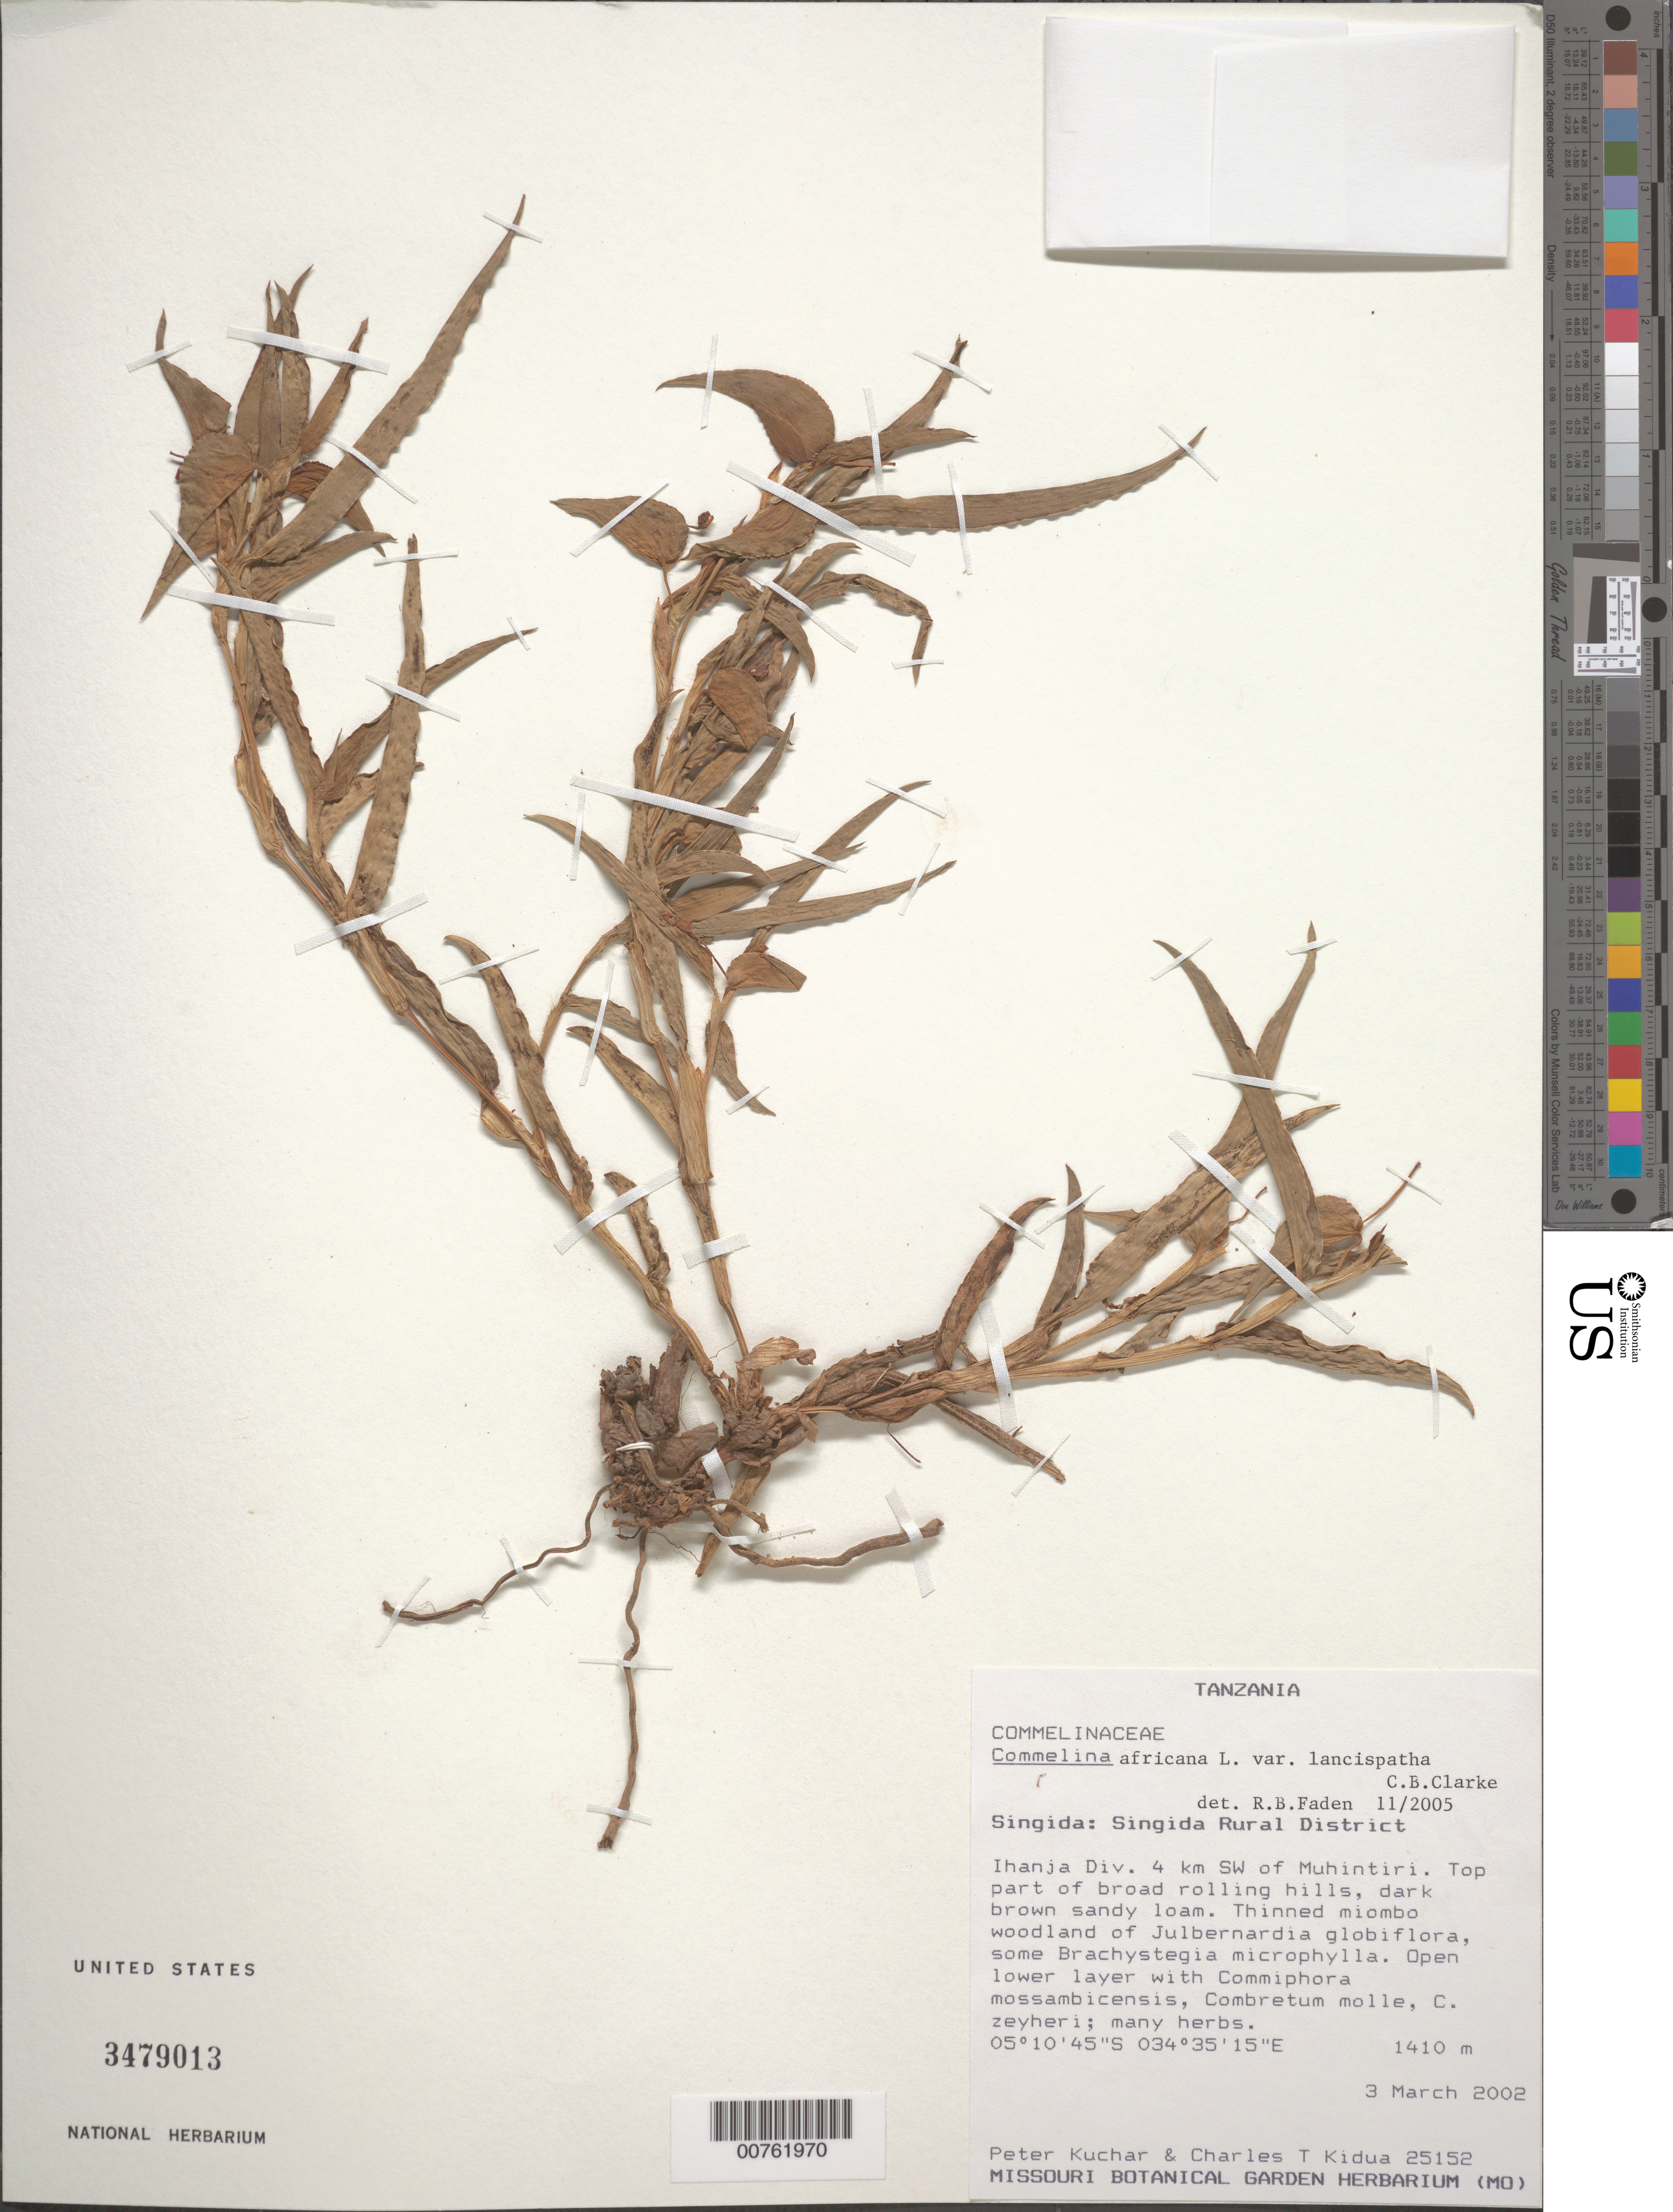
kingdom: Plantae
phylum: Tracheophyta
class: Liliopsida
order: Commelinales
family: Commelinaceae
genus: Commelina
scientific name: Commelina africana var. lancispatha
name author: C.B. Clarke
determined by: Faden, Robert B., (US), Smithsonian Institution - National Museum of Natural History (UNITED STATES)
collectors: P. Kuchar & C. Kidua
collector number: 25152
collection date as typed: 03 Mar 2002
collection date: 2002-03-03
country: Tanzania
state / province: Singida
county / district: Singida Rural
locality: Ihanja Div. 4 km SW of Munintiri.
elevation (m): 1410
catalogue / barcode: US 3479013